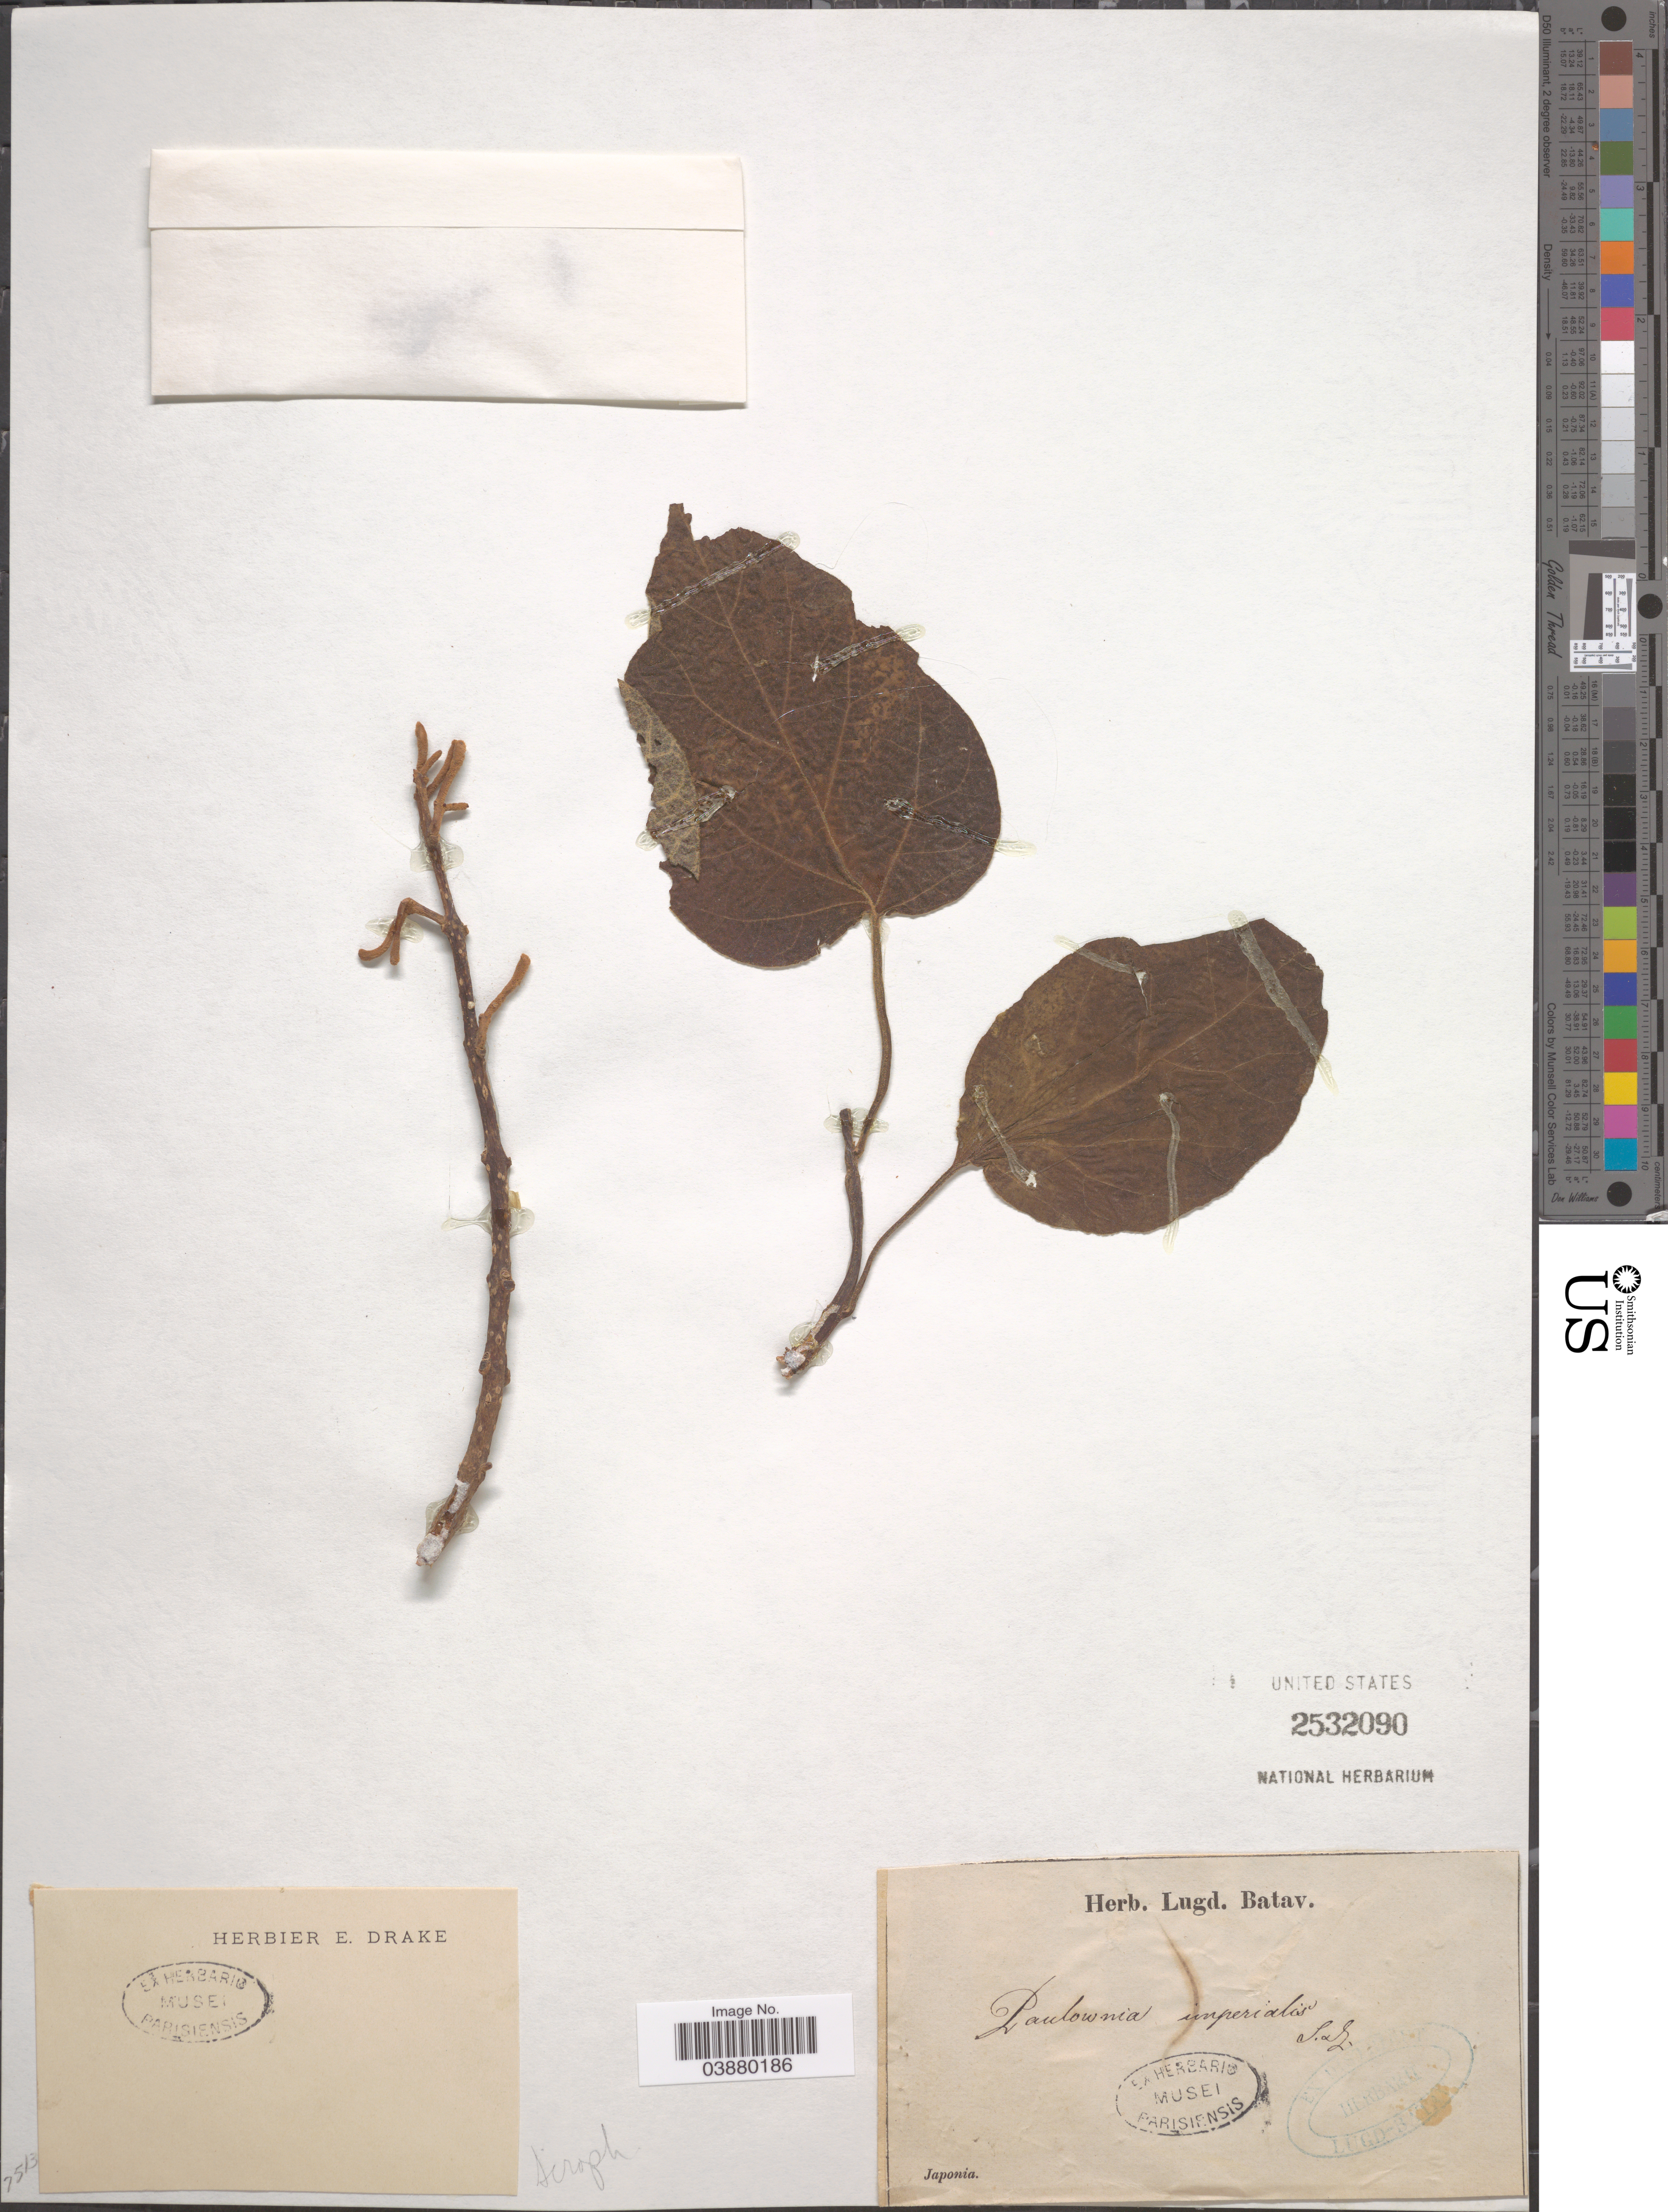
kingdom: Plantae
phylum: Tracheophyta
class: Magnoliopsida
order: Lamiales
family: Paulowniaceae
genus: Paulownia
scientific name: Paulownia imperialis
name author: Siebert & Zucc.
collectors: ex herb. Lugduno-Batavo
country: Japan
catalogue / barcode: US 2532090